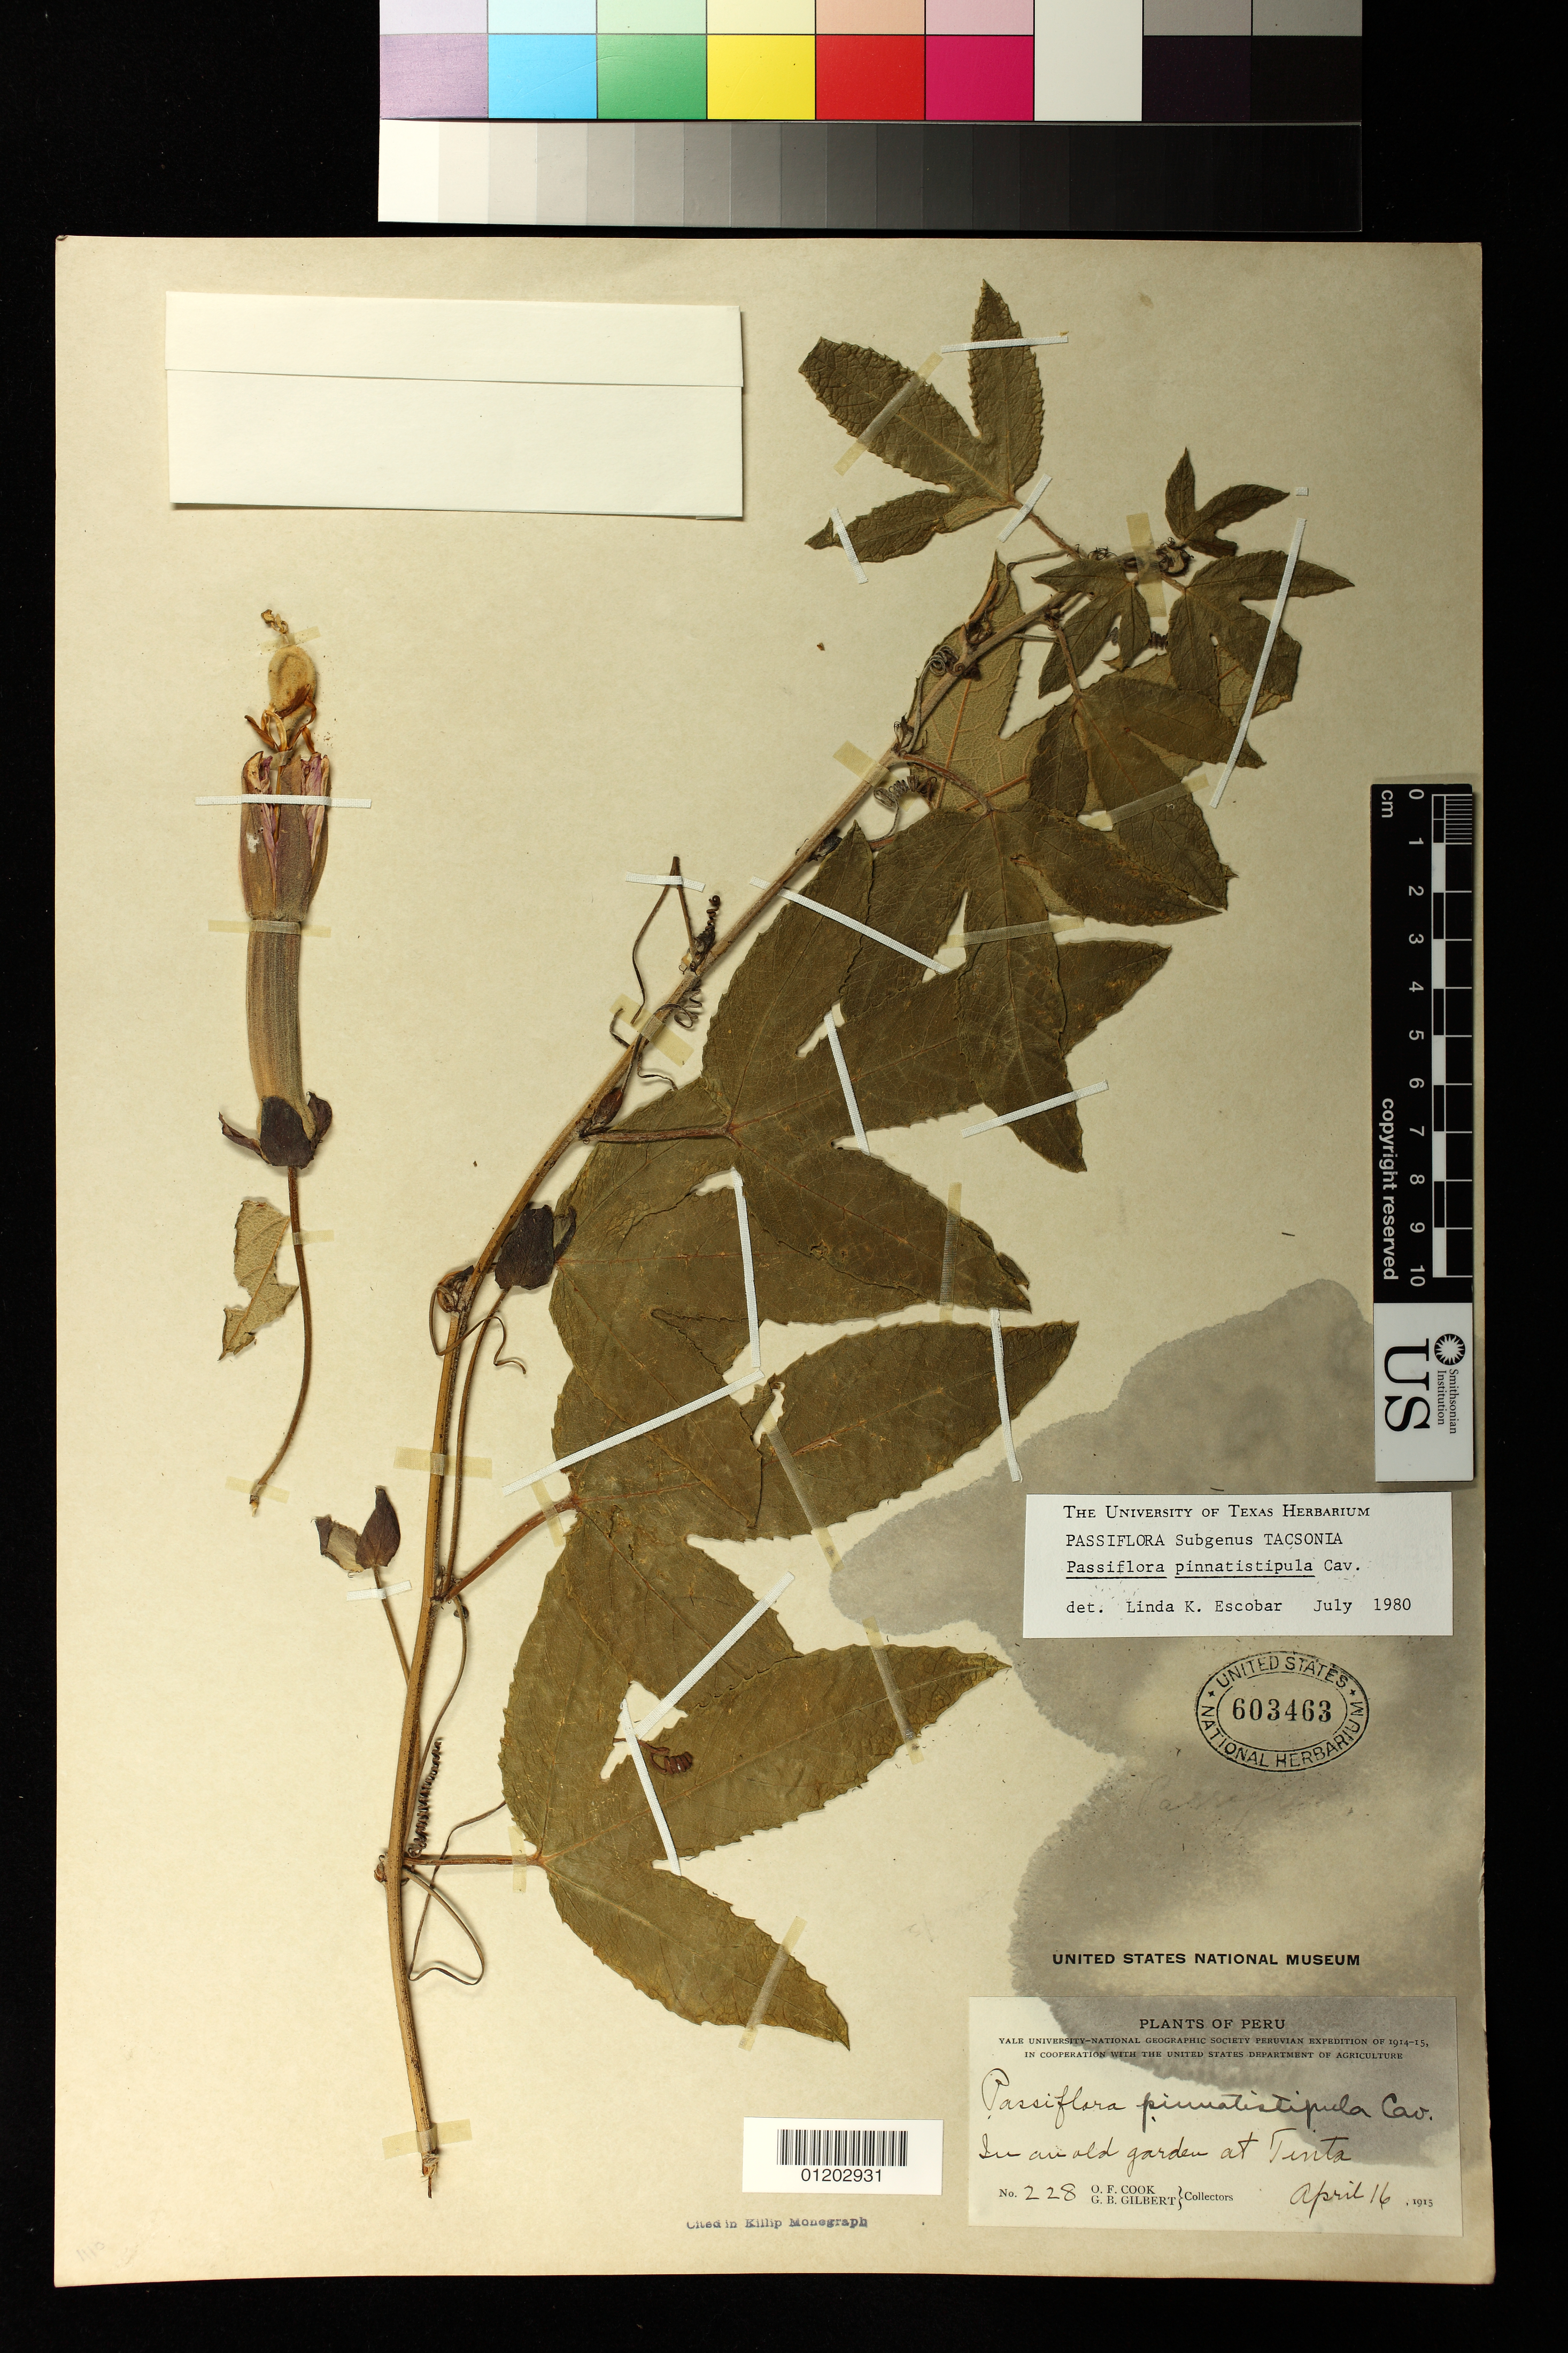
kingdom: Plantae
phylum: Tracheophyta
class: Magnoliopsida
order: Malpighiales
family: Passifloraceae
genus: Passiflora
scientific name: Passiflora pinnatistipula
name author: Cav.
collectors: O. F. Cook & G. B. Gilbert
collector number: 228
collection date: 1915-04-16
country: Peru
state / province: Cusco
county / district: Canchis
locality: In an old garden at Tinta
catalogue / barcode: US 603463